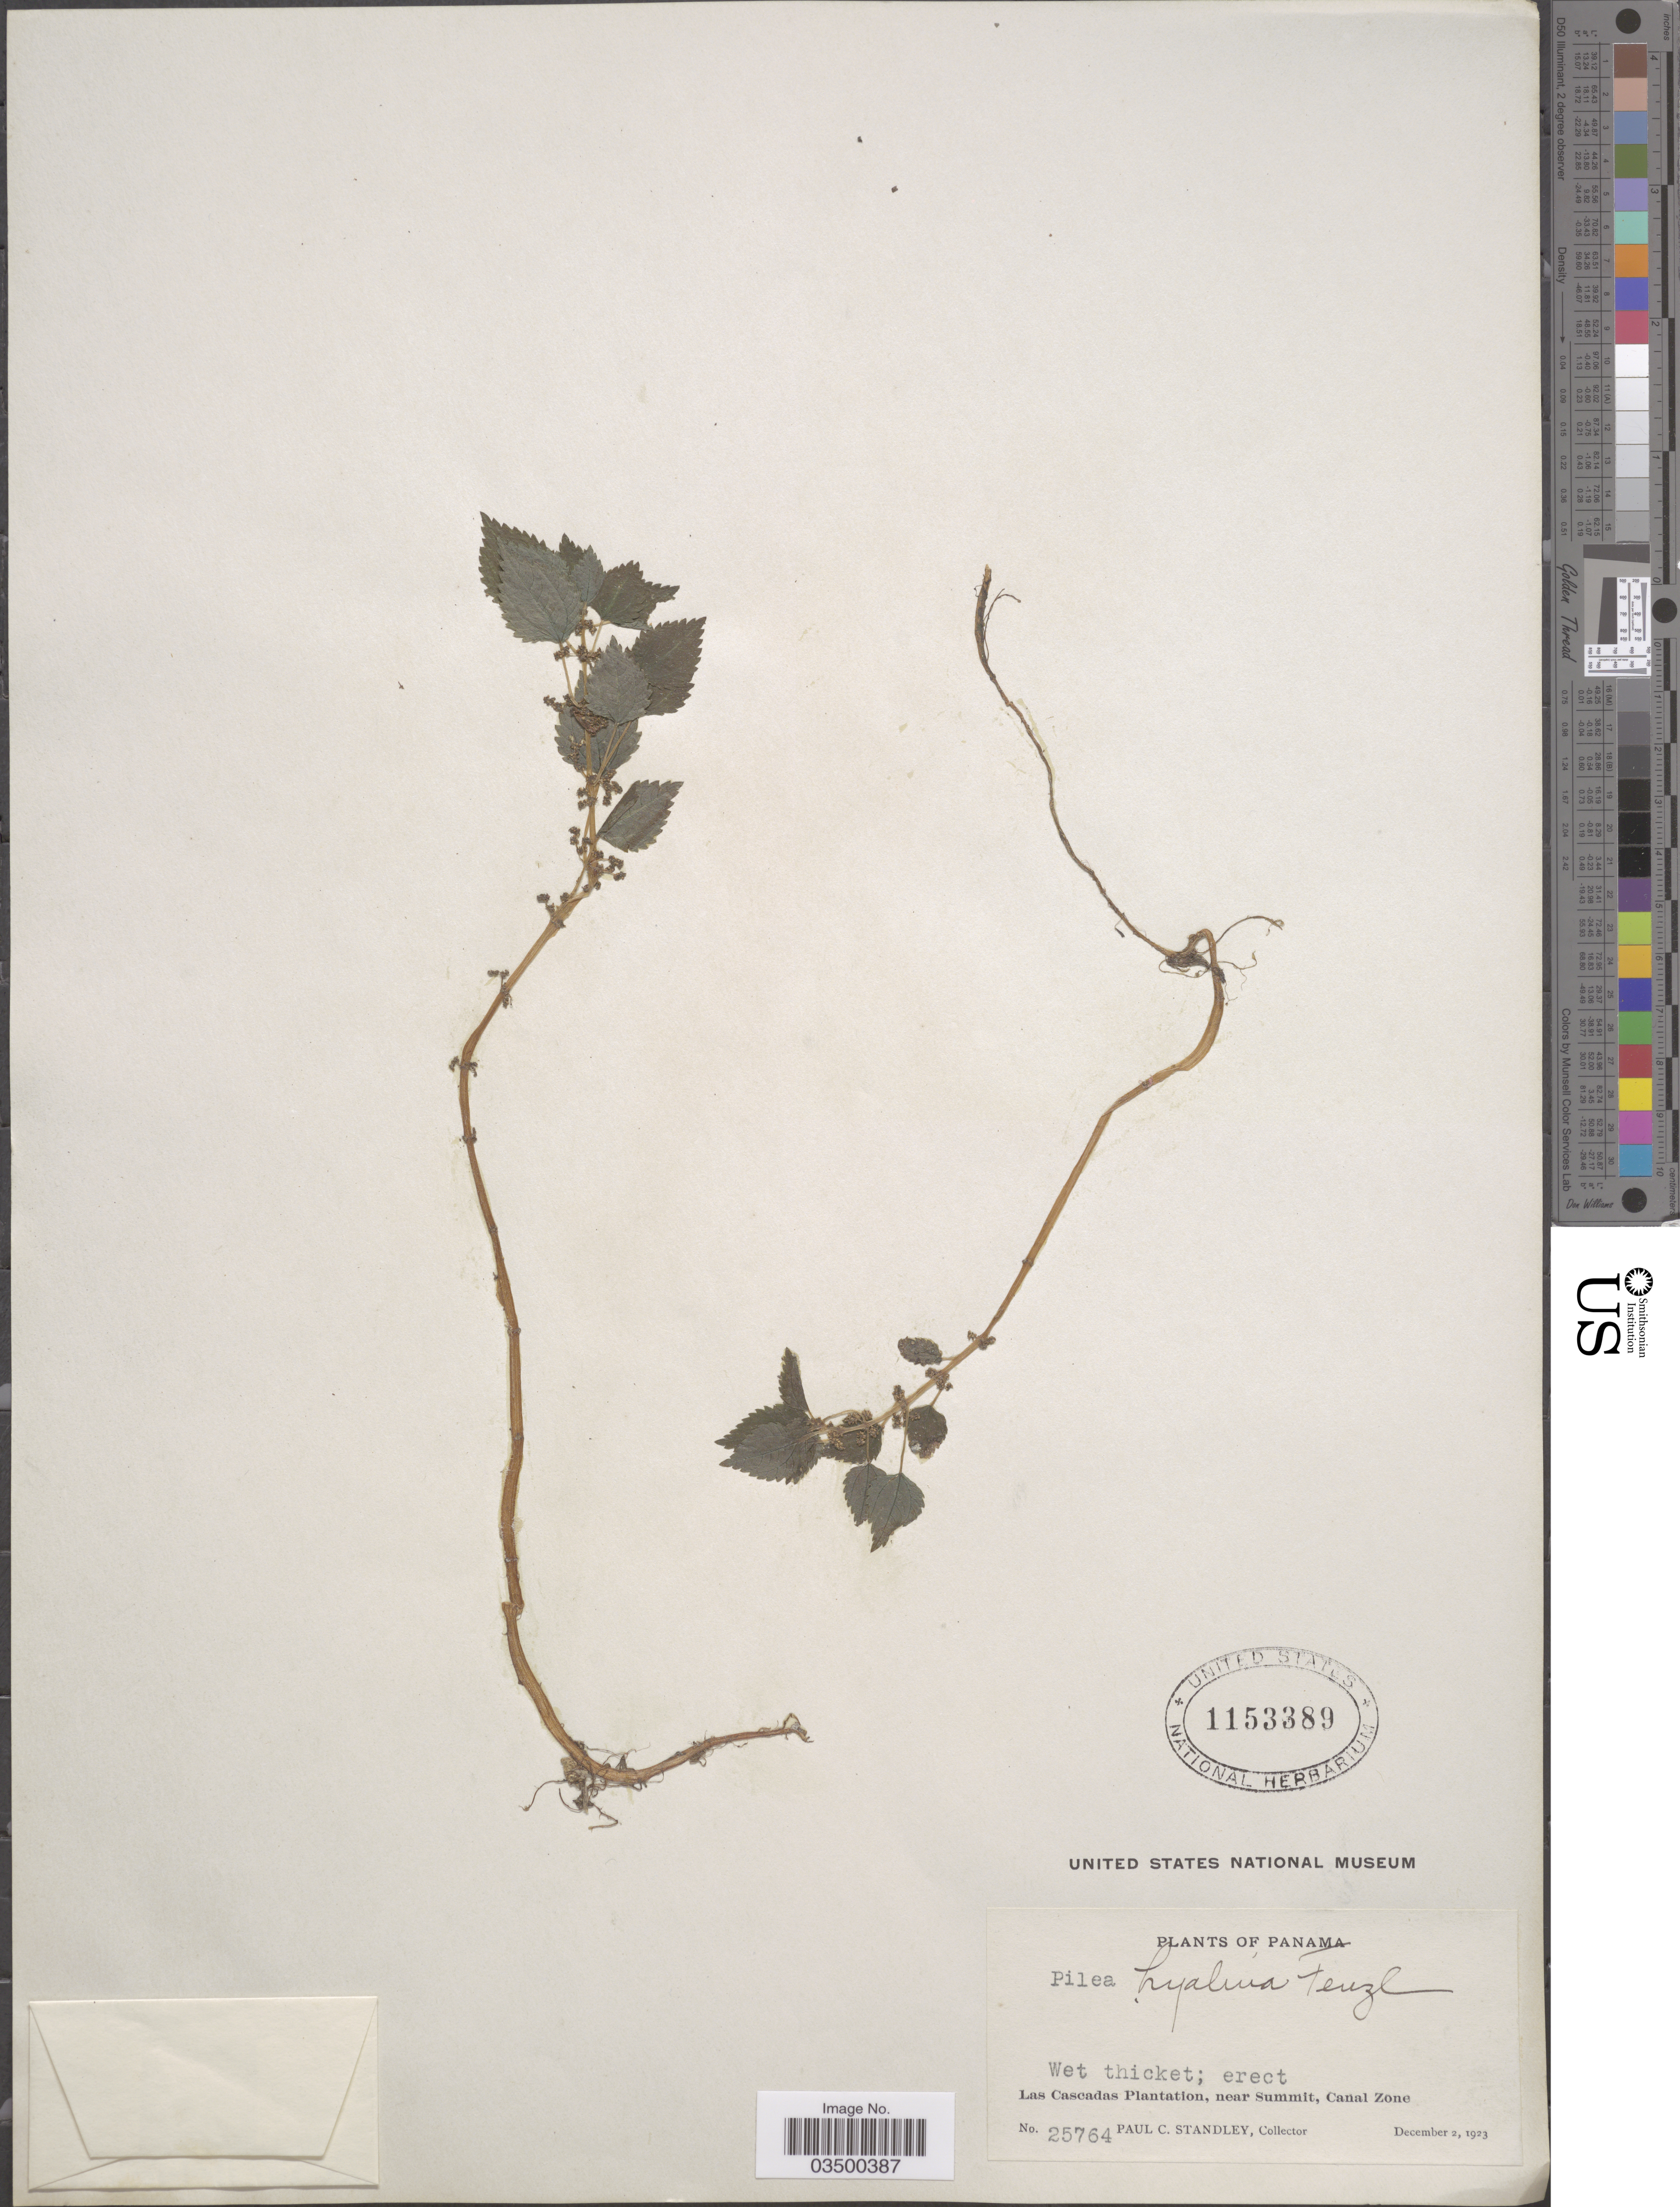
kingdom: Plantae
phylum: Tracheophyta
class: Magnoliopsida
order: Rosales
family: Urticaceae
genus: Pilea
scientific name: Pilea hyalina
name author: Fenzl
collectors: P. C. Standley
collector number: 25764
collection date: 1923-12-02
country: Panama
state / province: Colón / Panamá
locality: Las Cascadas Plantation, near Summit, Canal Zone.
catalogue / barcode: US 1153389